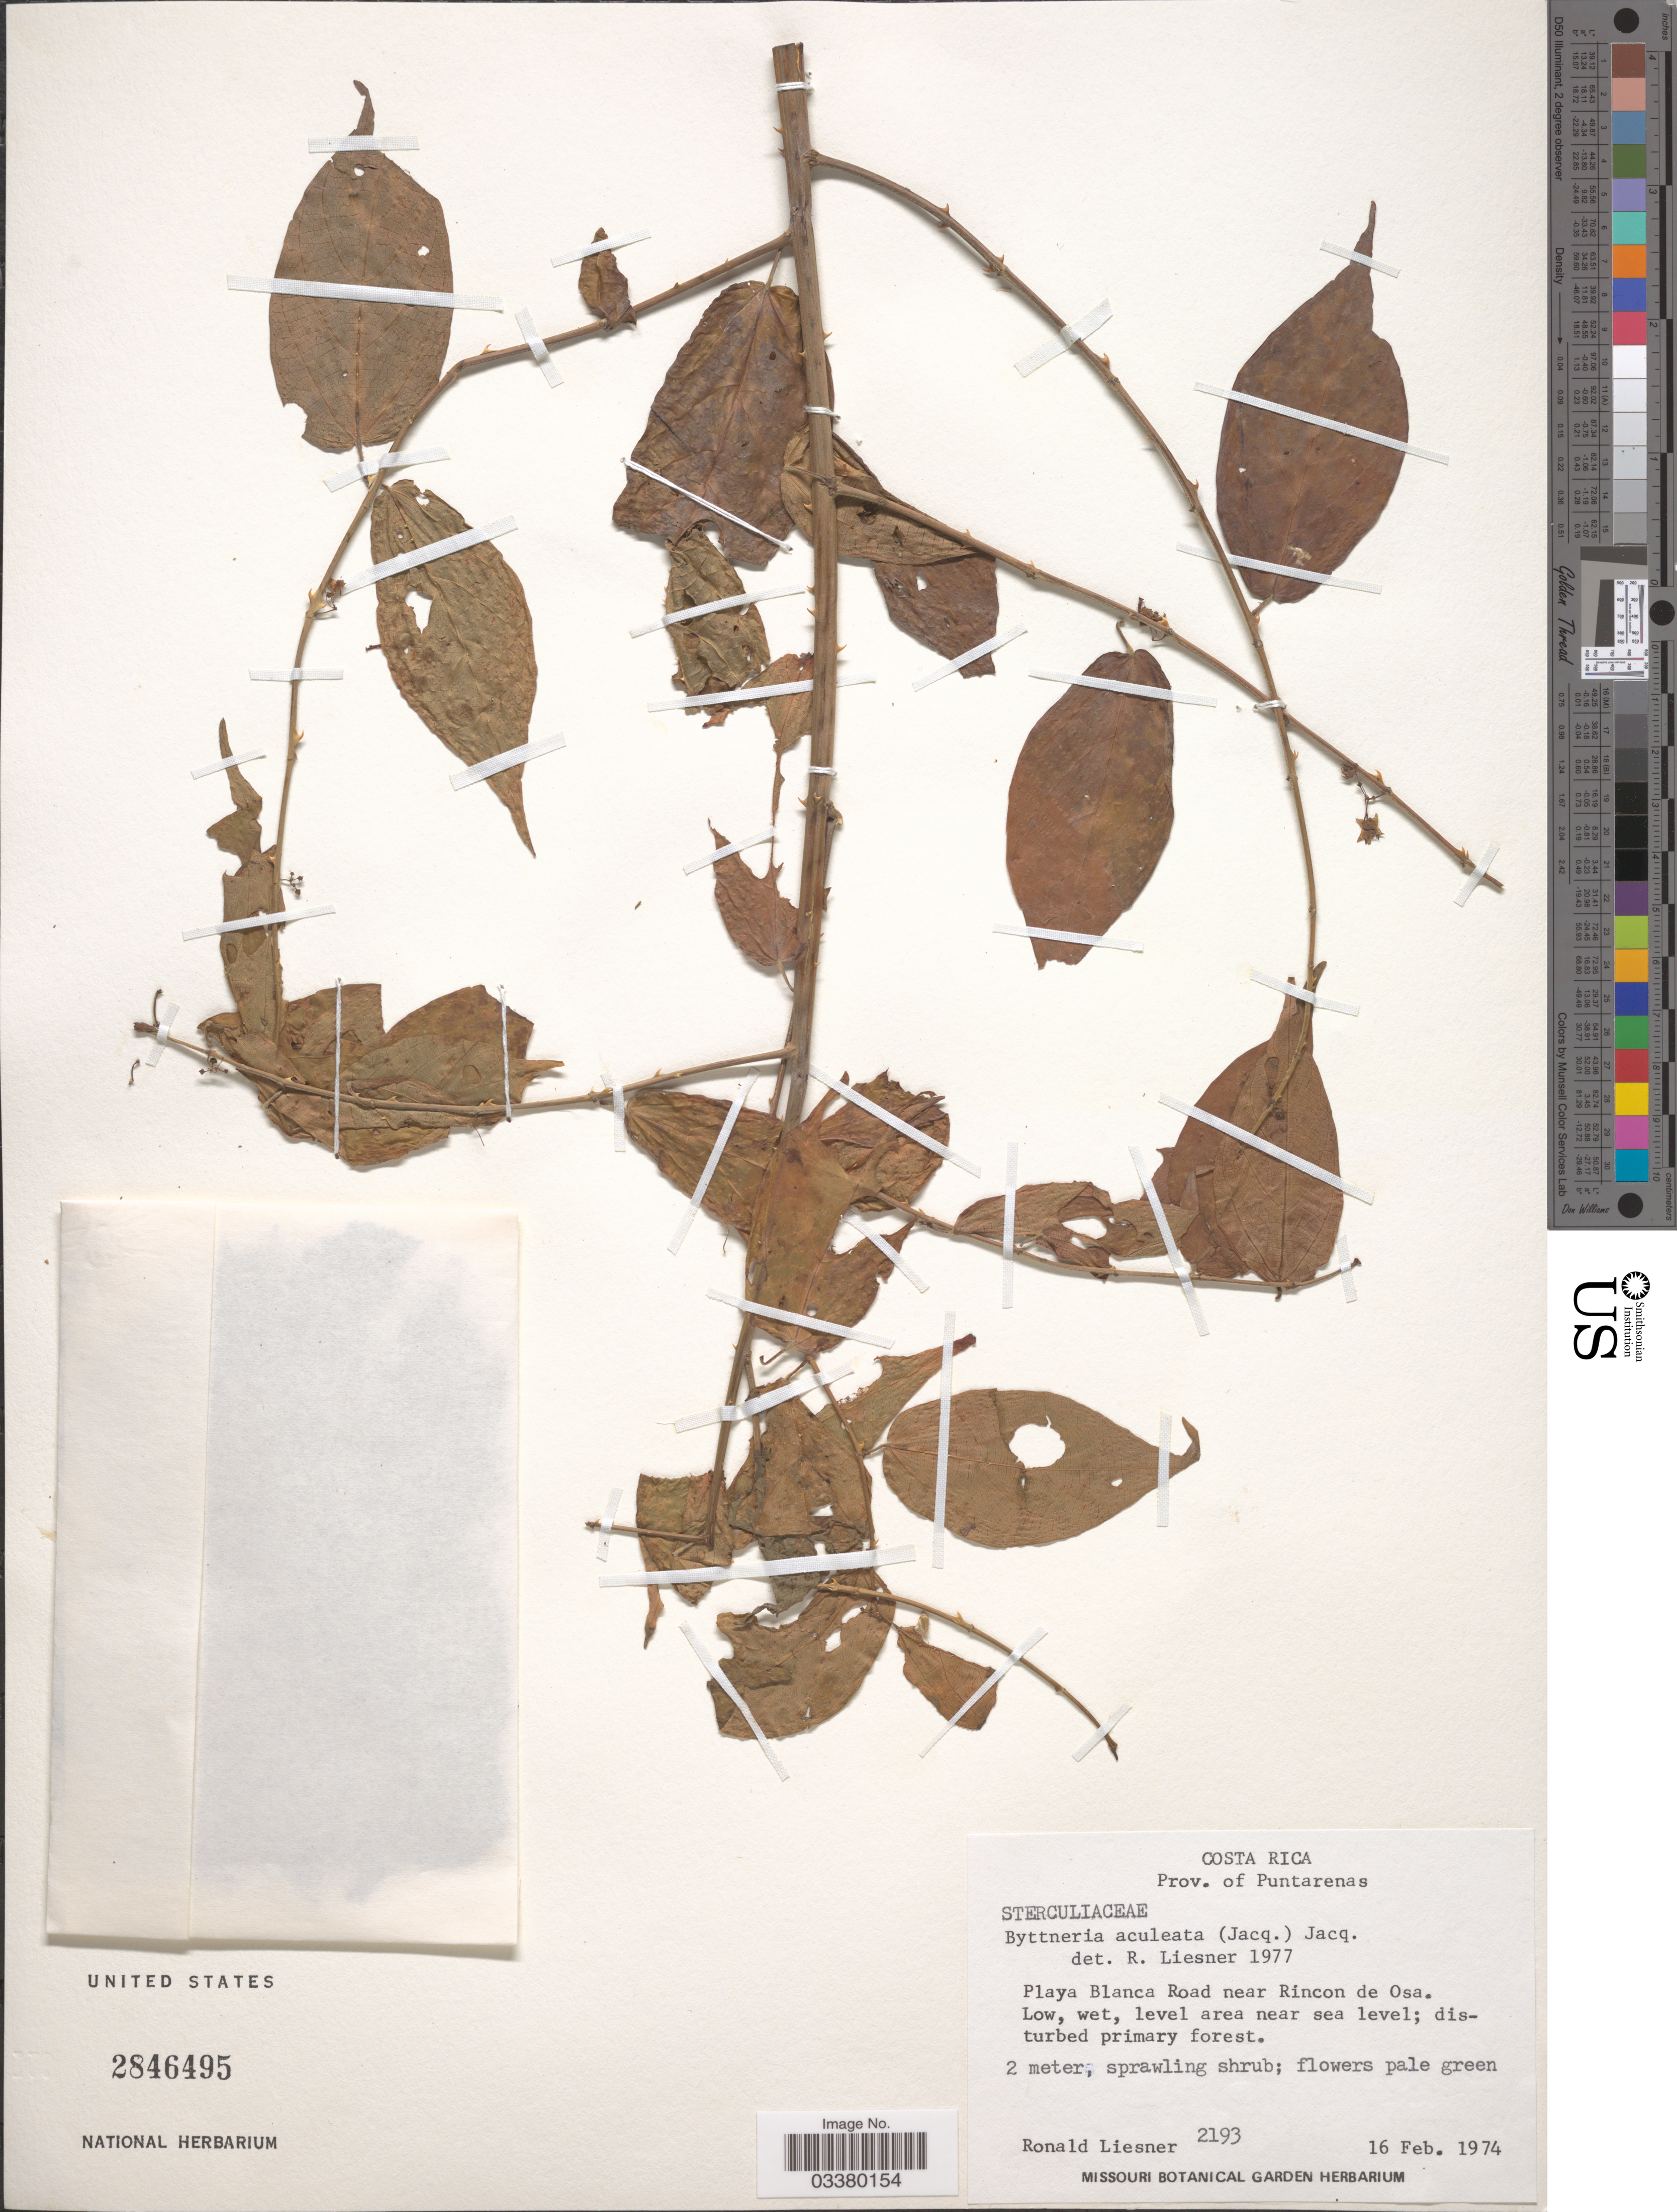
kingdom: Plantae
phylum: Tracheophyta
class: Magnoliopsida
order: Malvales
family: Malvaceae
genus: Byttneria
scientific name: Byttneria aculeata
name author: (Jacq.) Jacq.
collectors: R. L. Liesner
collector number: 2193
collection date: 1974-02-16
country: Costa Rica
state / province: Puntarenas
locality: Playa Blanca Road near Rincon de Osa.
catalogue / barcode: US 2846495